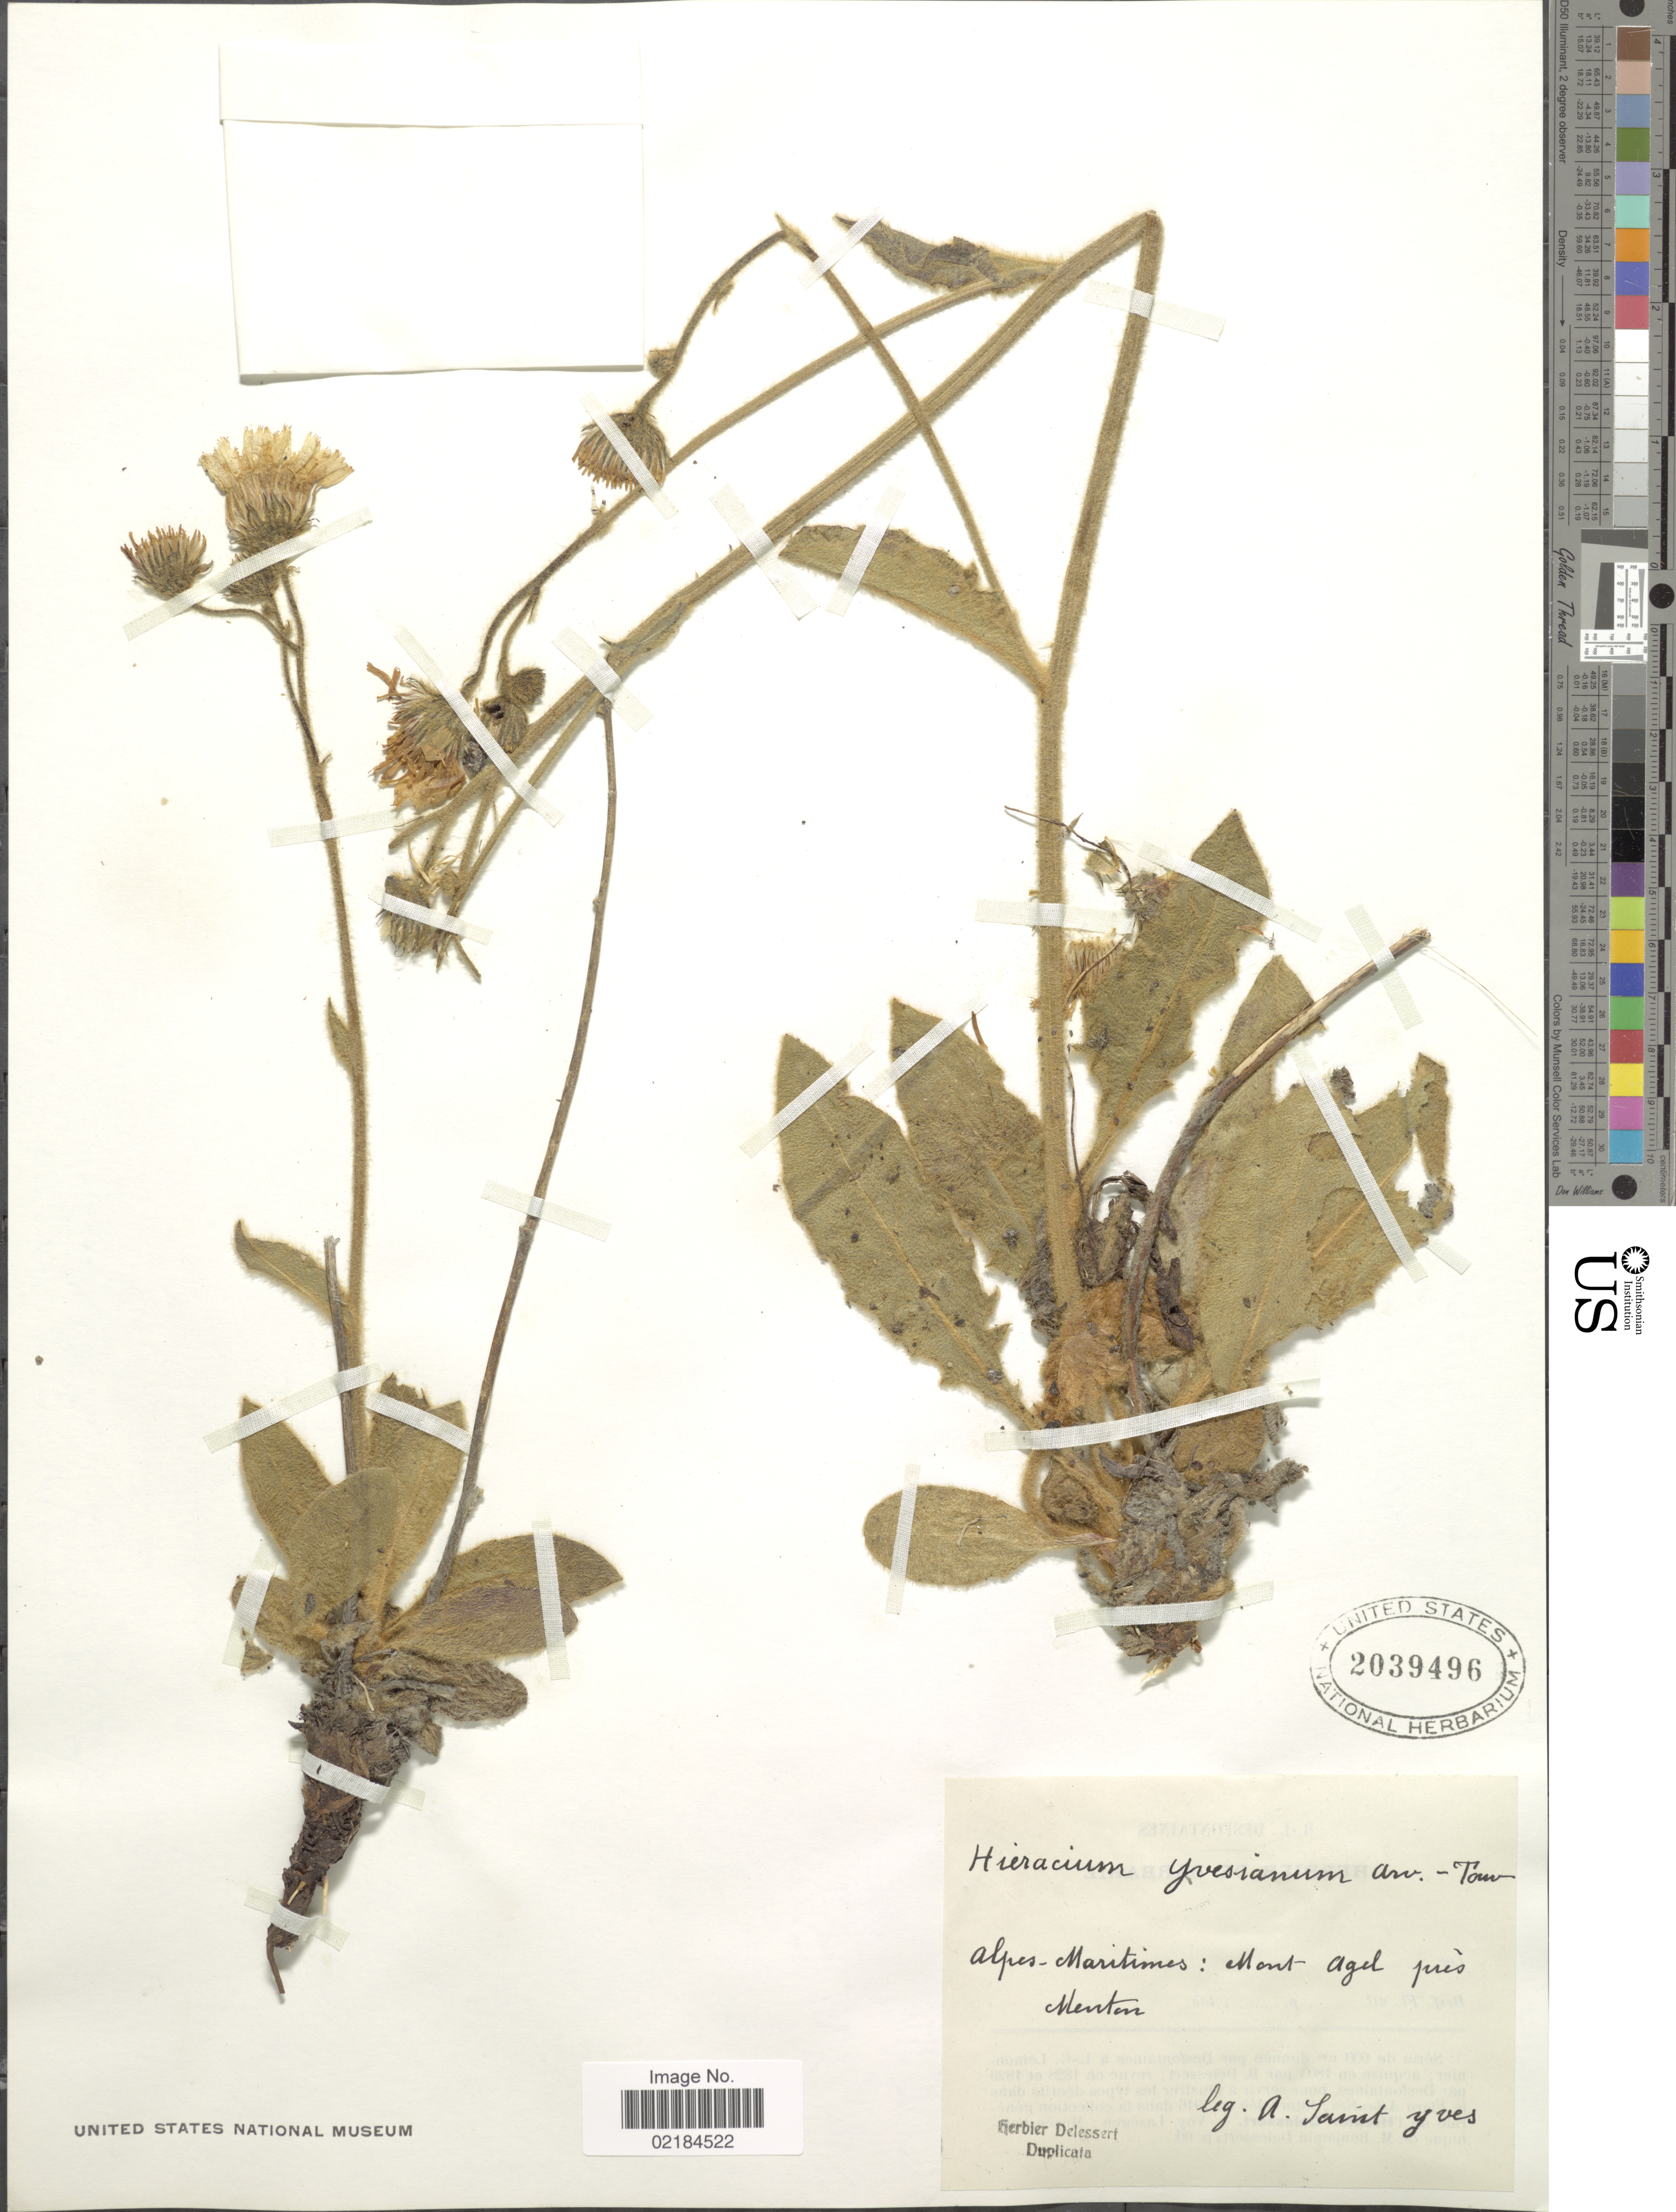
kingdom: Plantae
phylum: Tracheophyta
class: Magnoliopsida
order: Asterales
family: Asteraceae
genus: Hieracium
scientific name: Hieracium jordanii subsp. yvesianum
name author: (Arvet-Touvet) Zahn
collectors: A. Saint-Yves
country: France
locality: Yvesianum, Alpes-Maritimes: Mont Agel pres Menton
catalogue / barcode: US 2039496